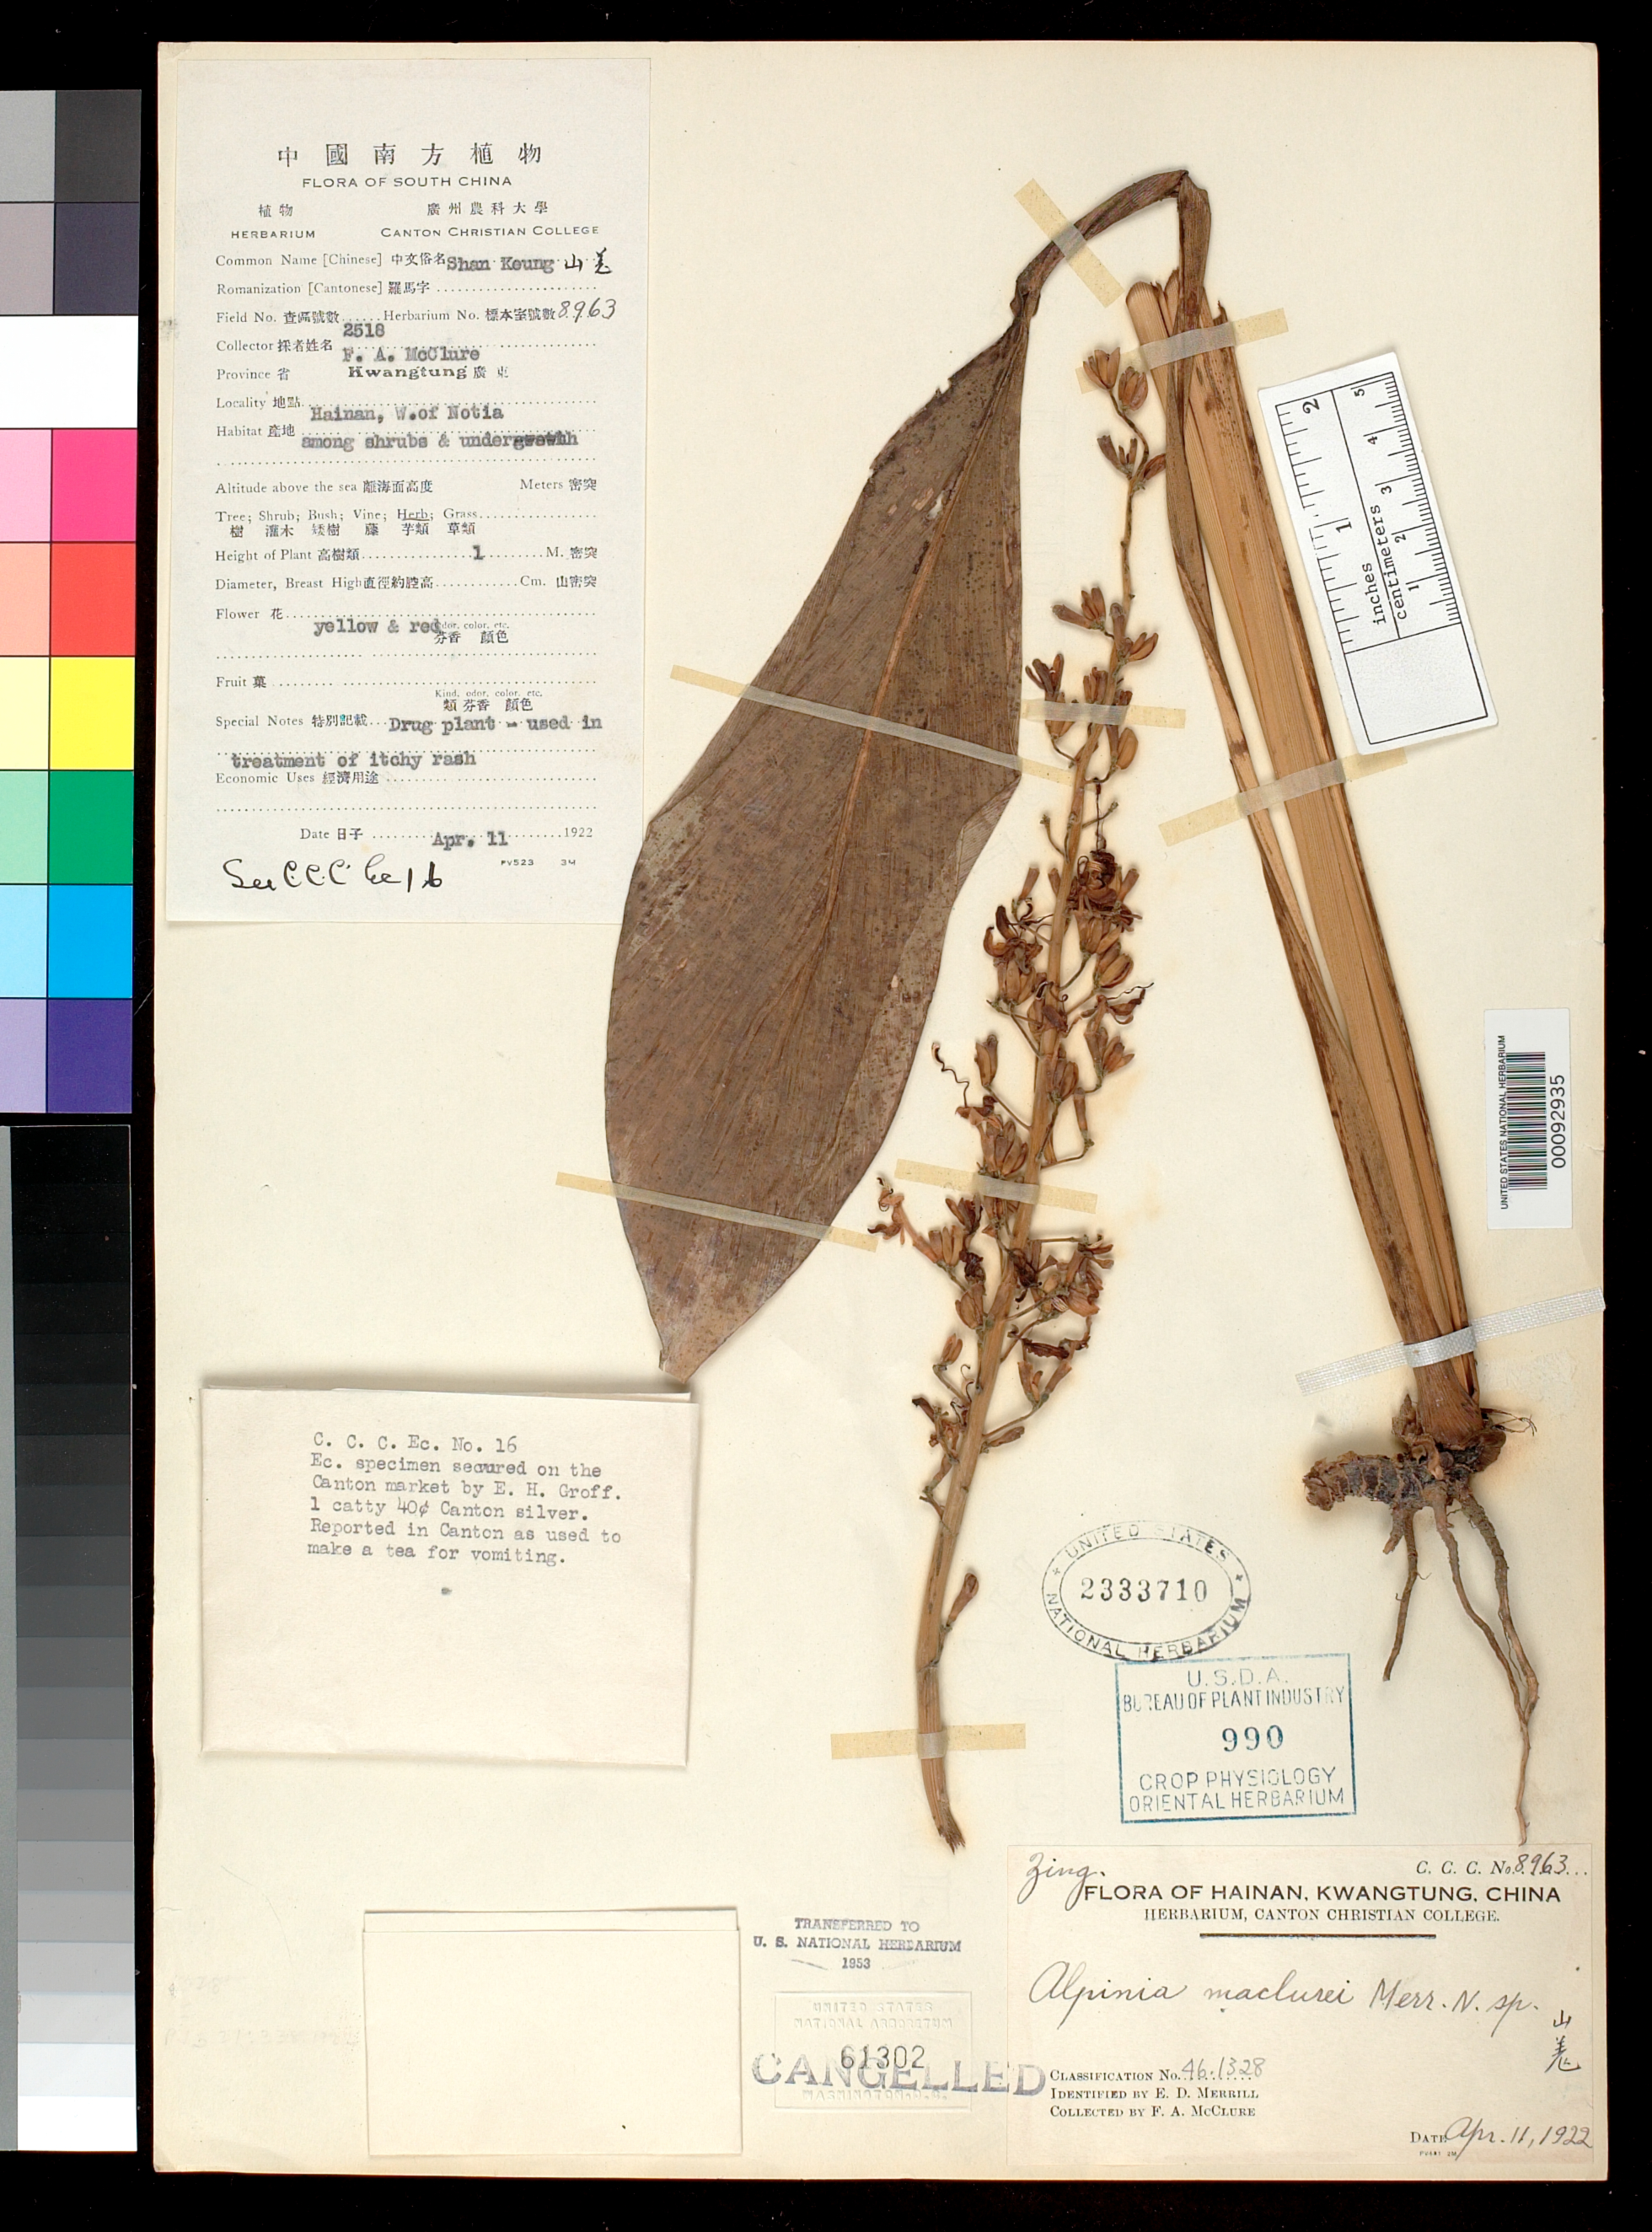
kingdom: Plantae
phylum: Tracheophyta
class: Liliopsida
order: Zingiberales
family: Zingiberaceae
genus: Alpinia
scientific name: Alpinia maclurei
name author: Merr.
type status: Isotype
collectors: F. A. McClure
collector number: C.C.C. 8963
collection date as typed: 11 Apr 1922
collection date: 1922-04-11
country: China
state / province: Hainan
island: Hainan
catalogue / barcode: US 2333710